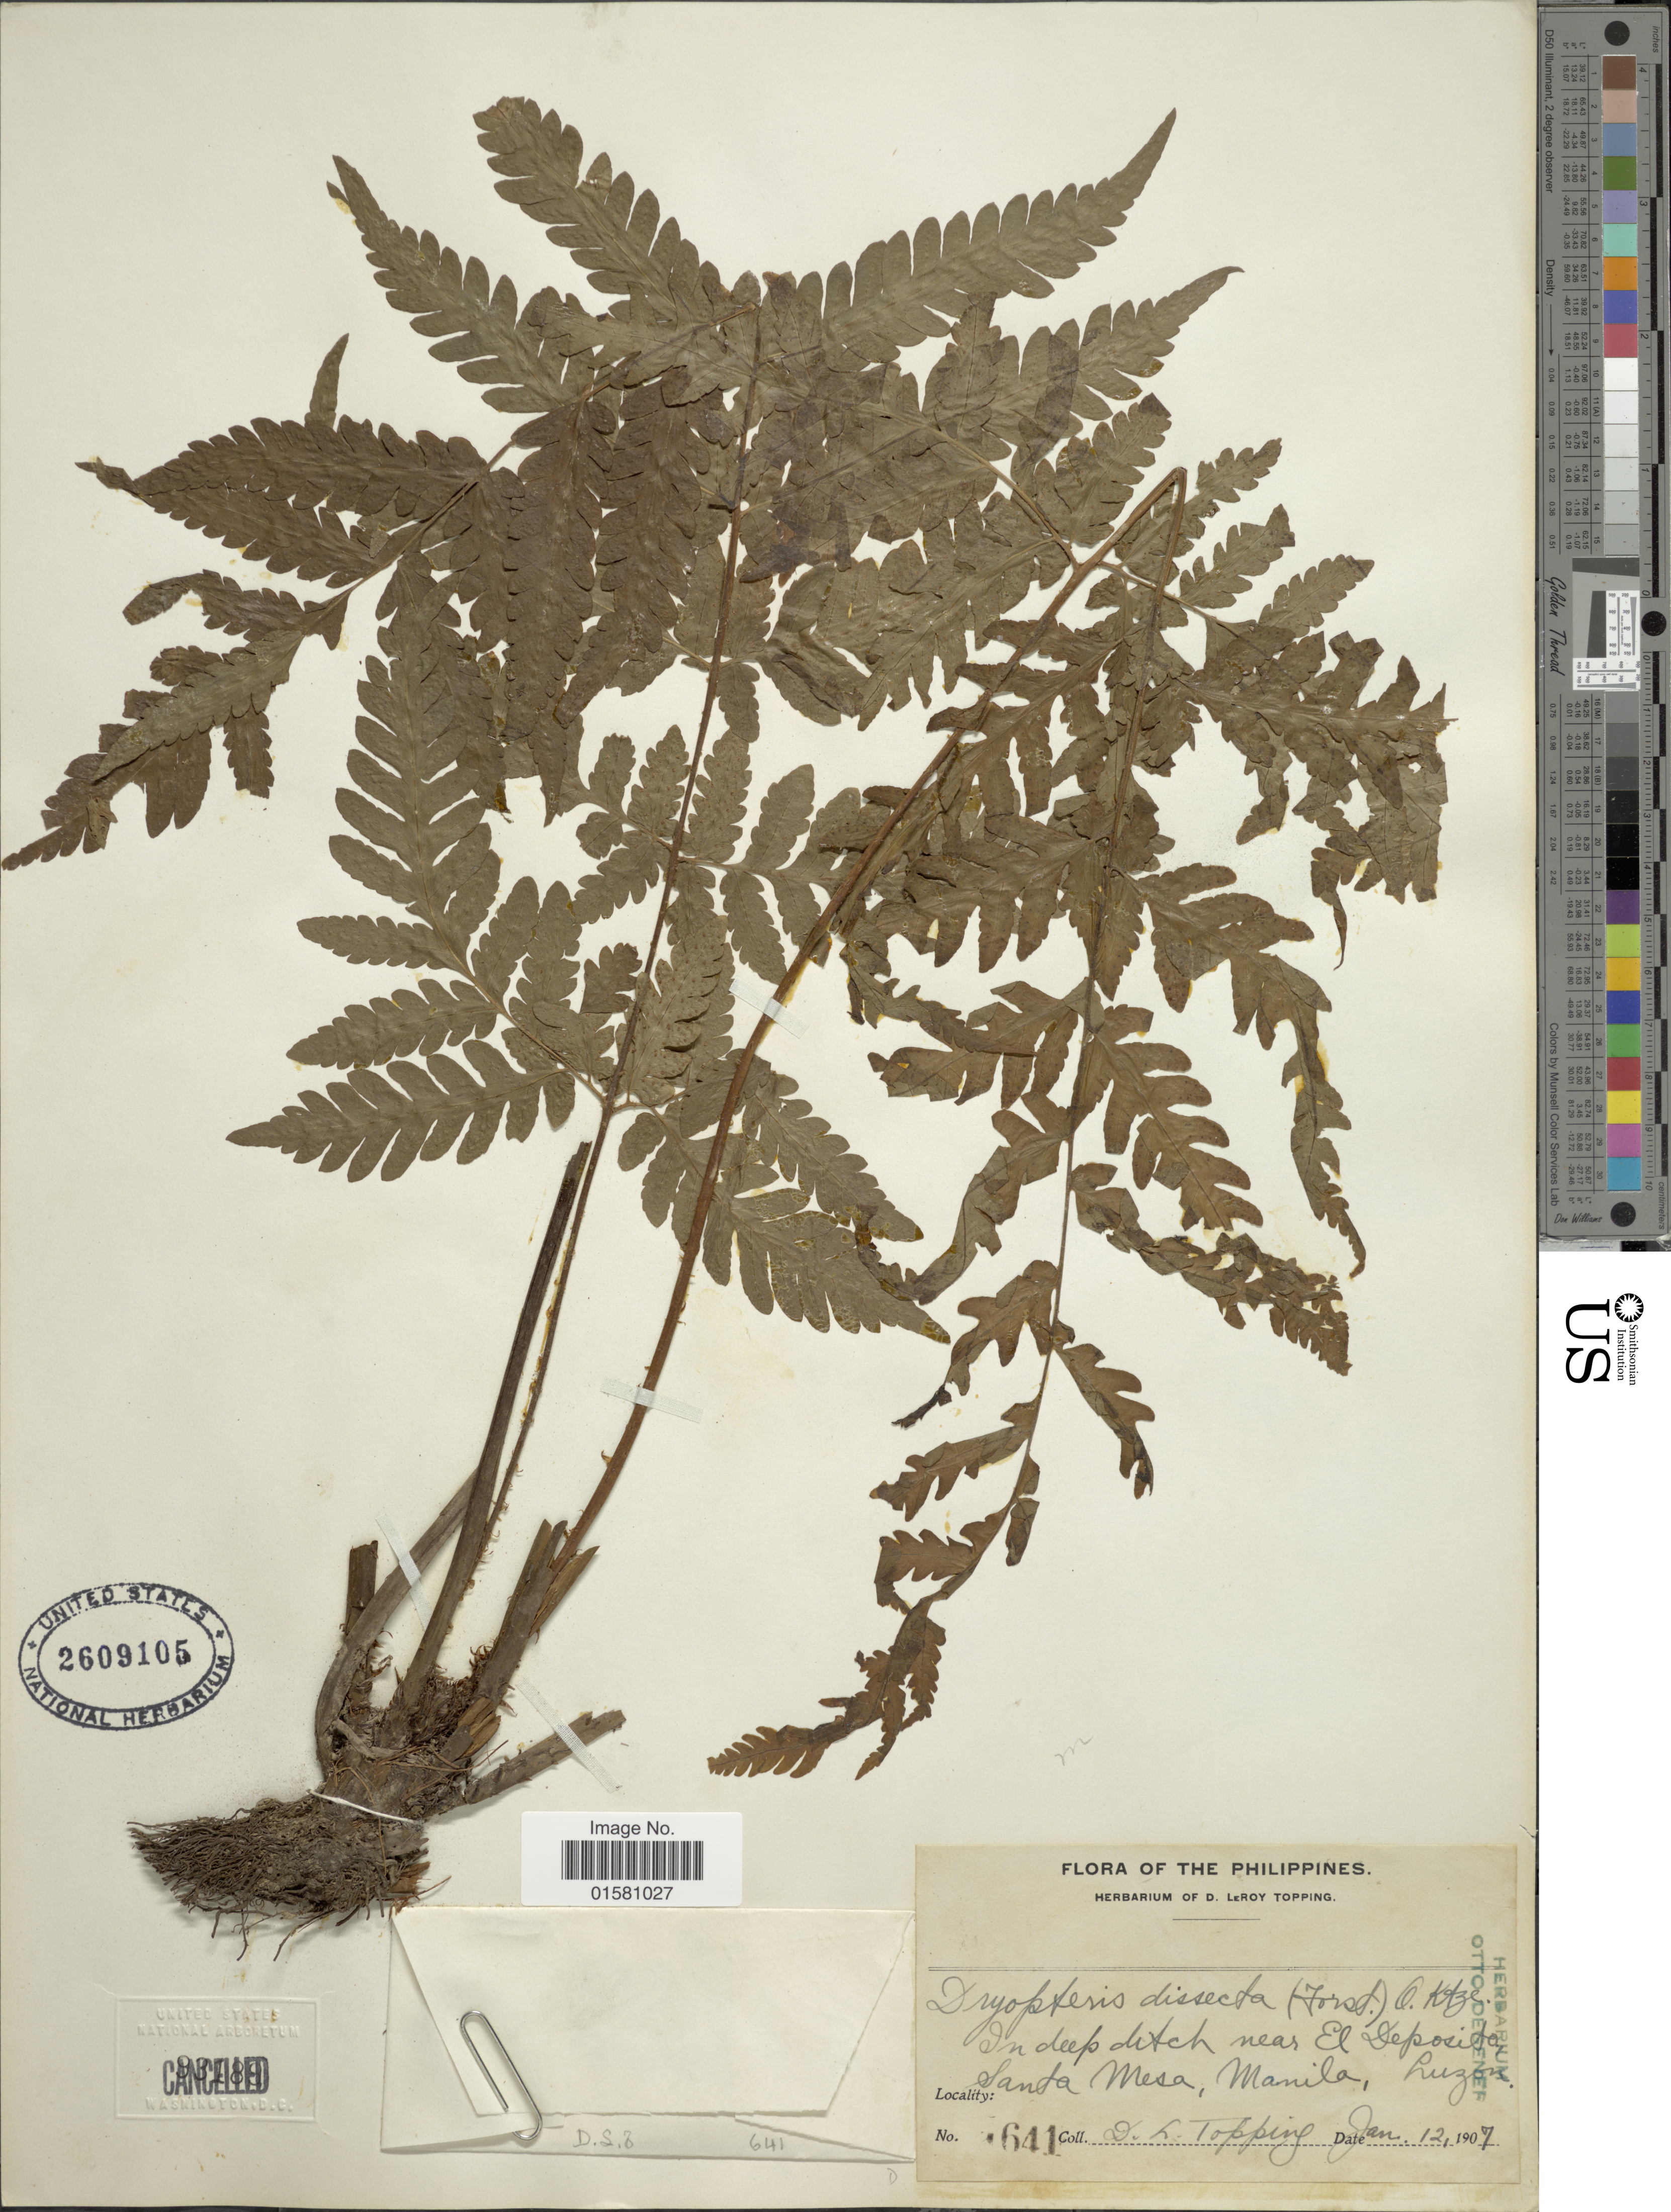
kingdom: Plantae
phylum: Tracheophyta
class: Polypodiopsida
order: Polypodiales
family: Tectariaceae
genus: Tectaria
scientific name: Tectaria dissecta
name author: (G. Forst.) Lellinger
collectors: D. L. Topping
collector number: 641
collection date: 1907-01-12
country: Philippines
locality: In deep ditsch near El Delposita, Santa Mesa, Manila, Luzon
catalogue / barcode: US 2609105